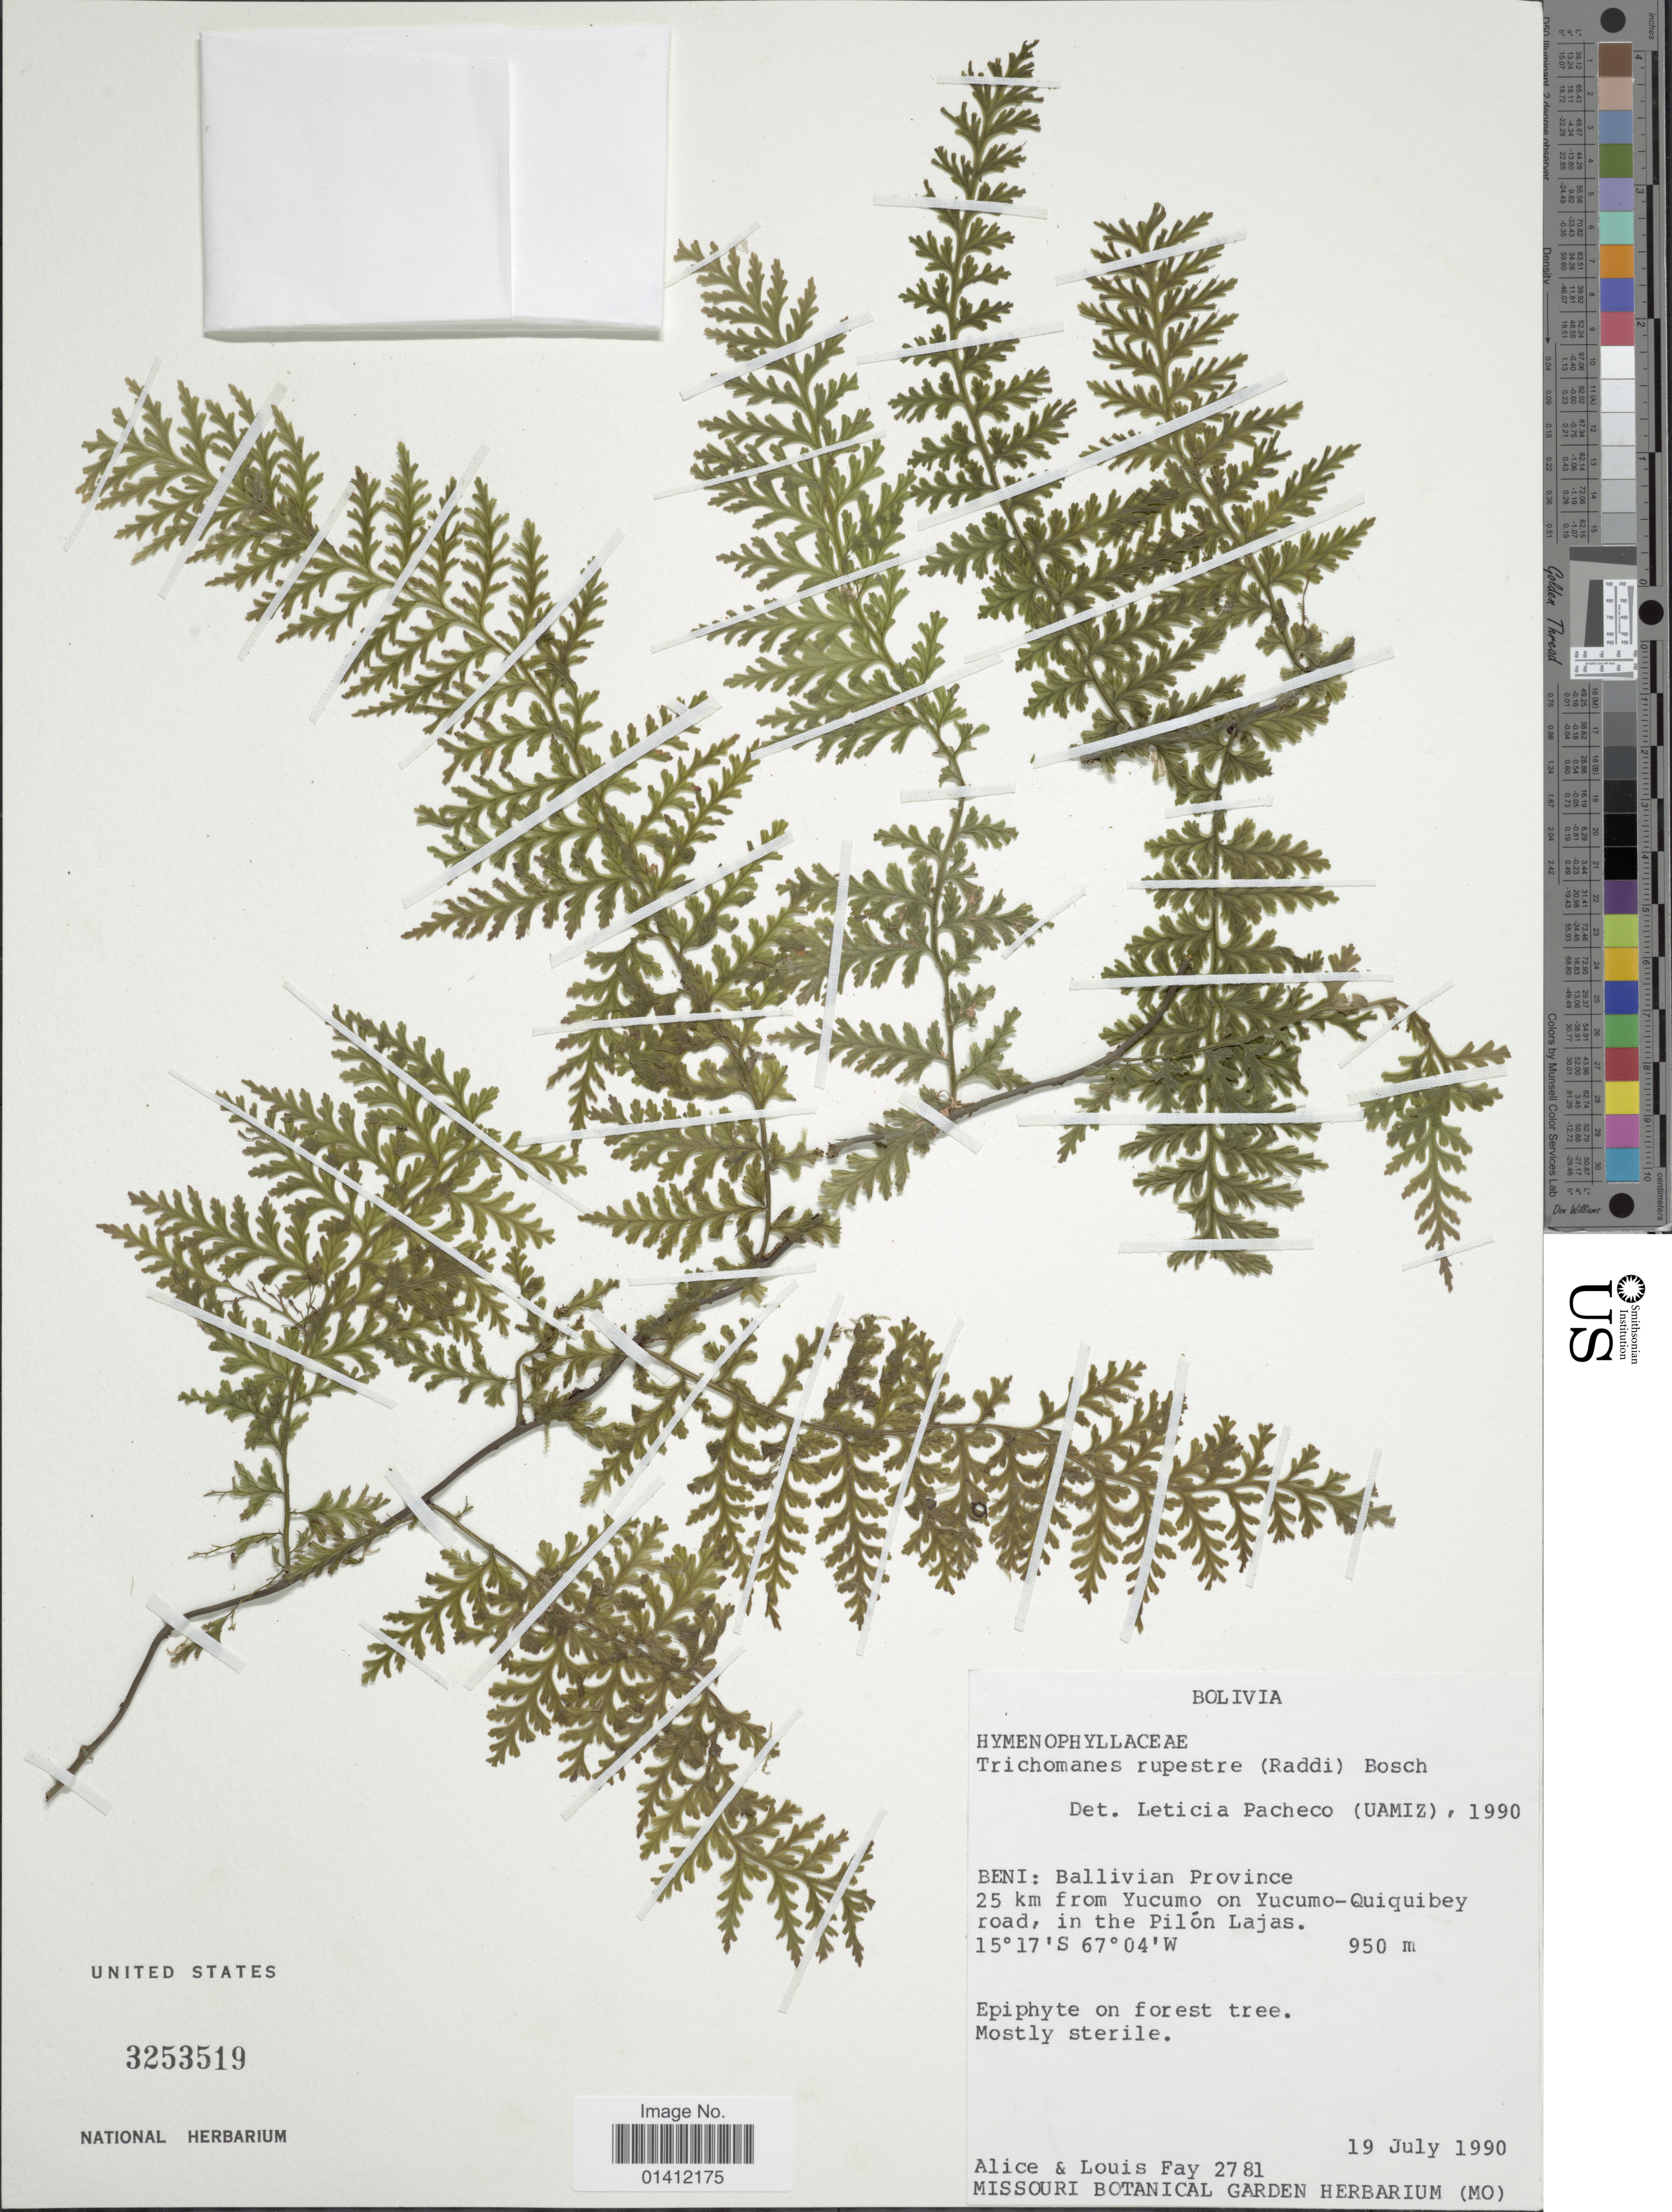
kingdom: Plantae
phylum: Tracheophyta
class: Polypodiopsida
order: Hymenophyllales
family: Hymenophyllaceae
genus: Vandenboschia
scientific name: Vandenboschia rupestris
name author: (Raddi) Ebihara & K. Iwats.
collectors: A. Fay & L. Fay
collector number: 27 81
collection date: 1990-07-19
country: Bolivia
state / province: Beni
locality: Ballivian Province 25 km from Yucumo on Yucomo-Quiquibey road, in the Pilón Lajas.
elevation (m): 950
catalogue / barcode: US 3253519